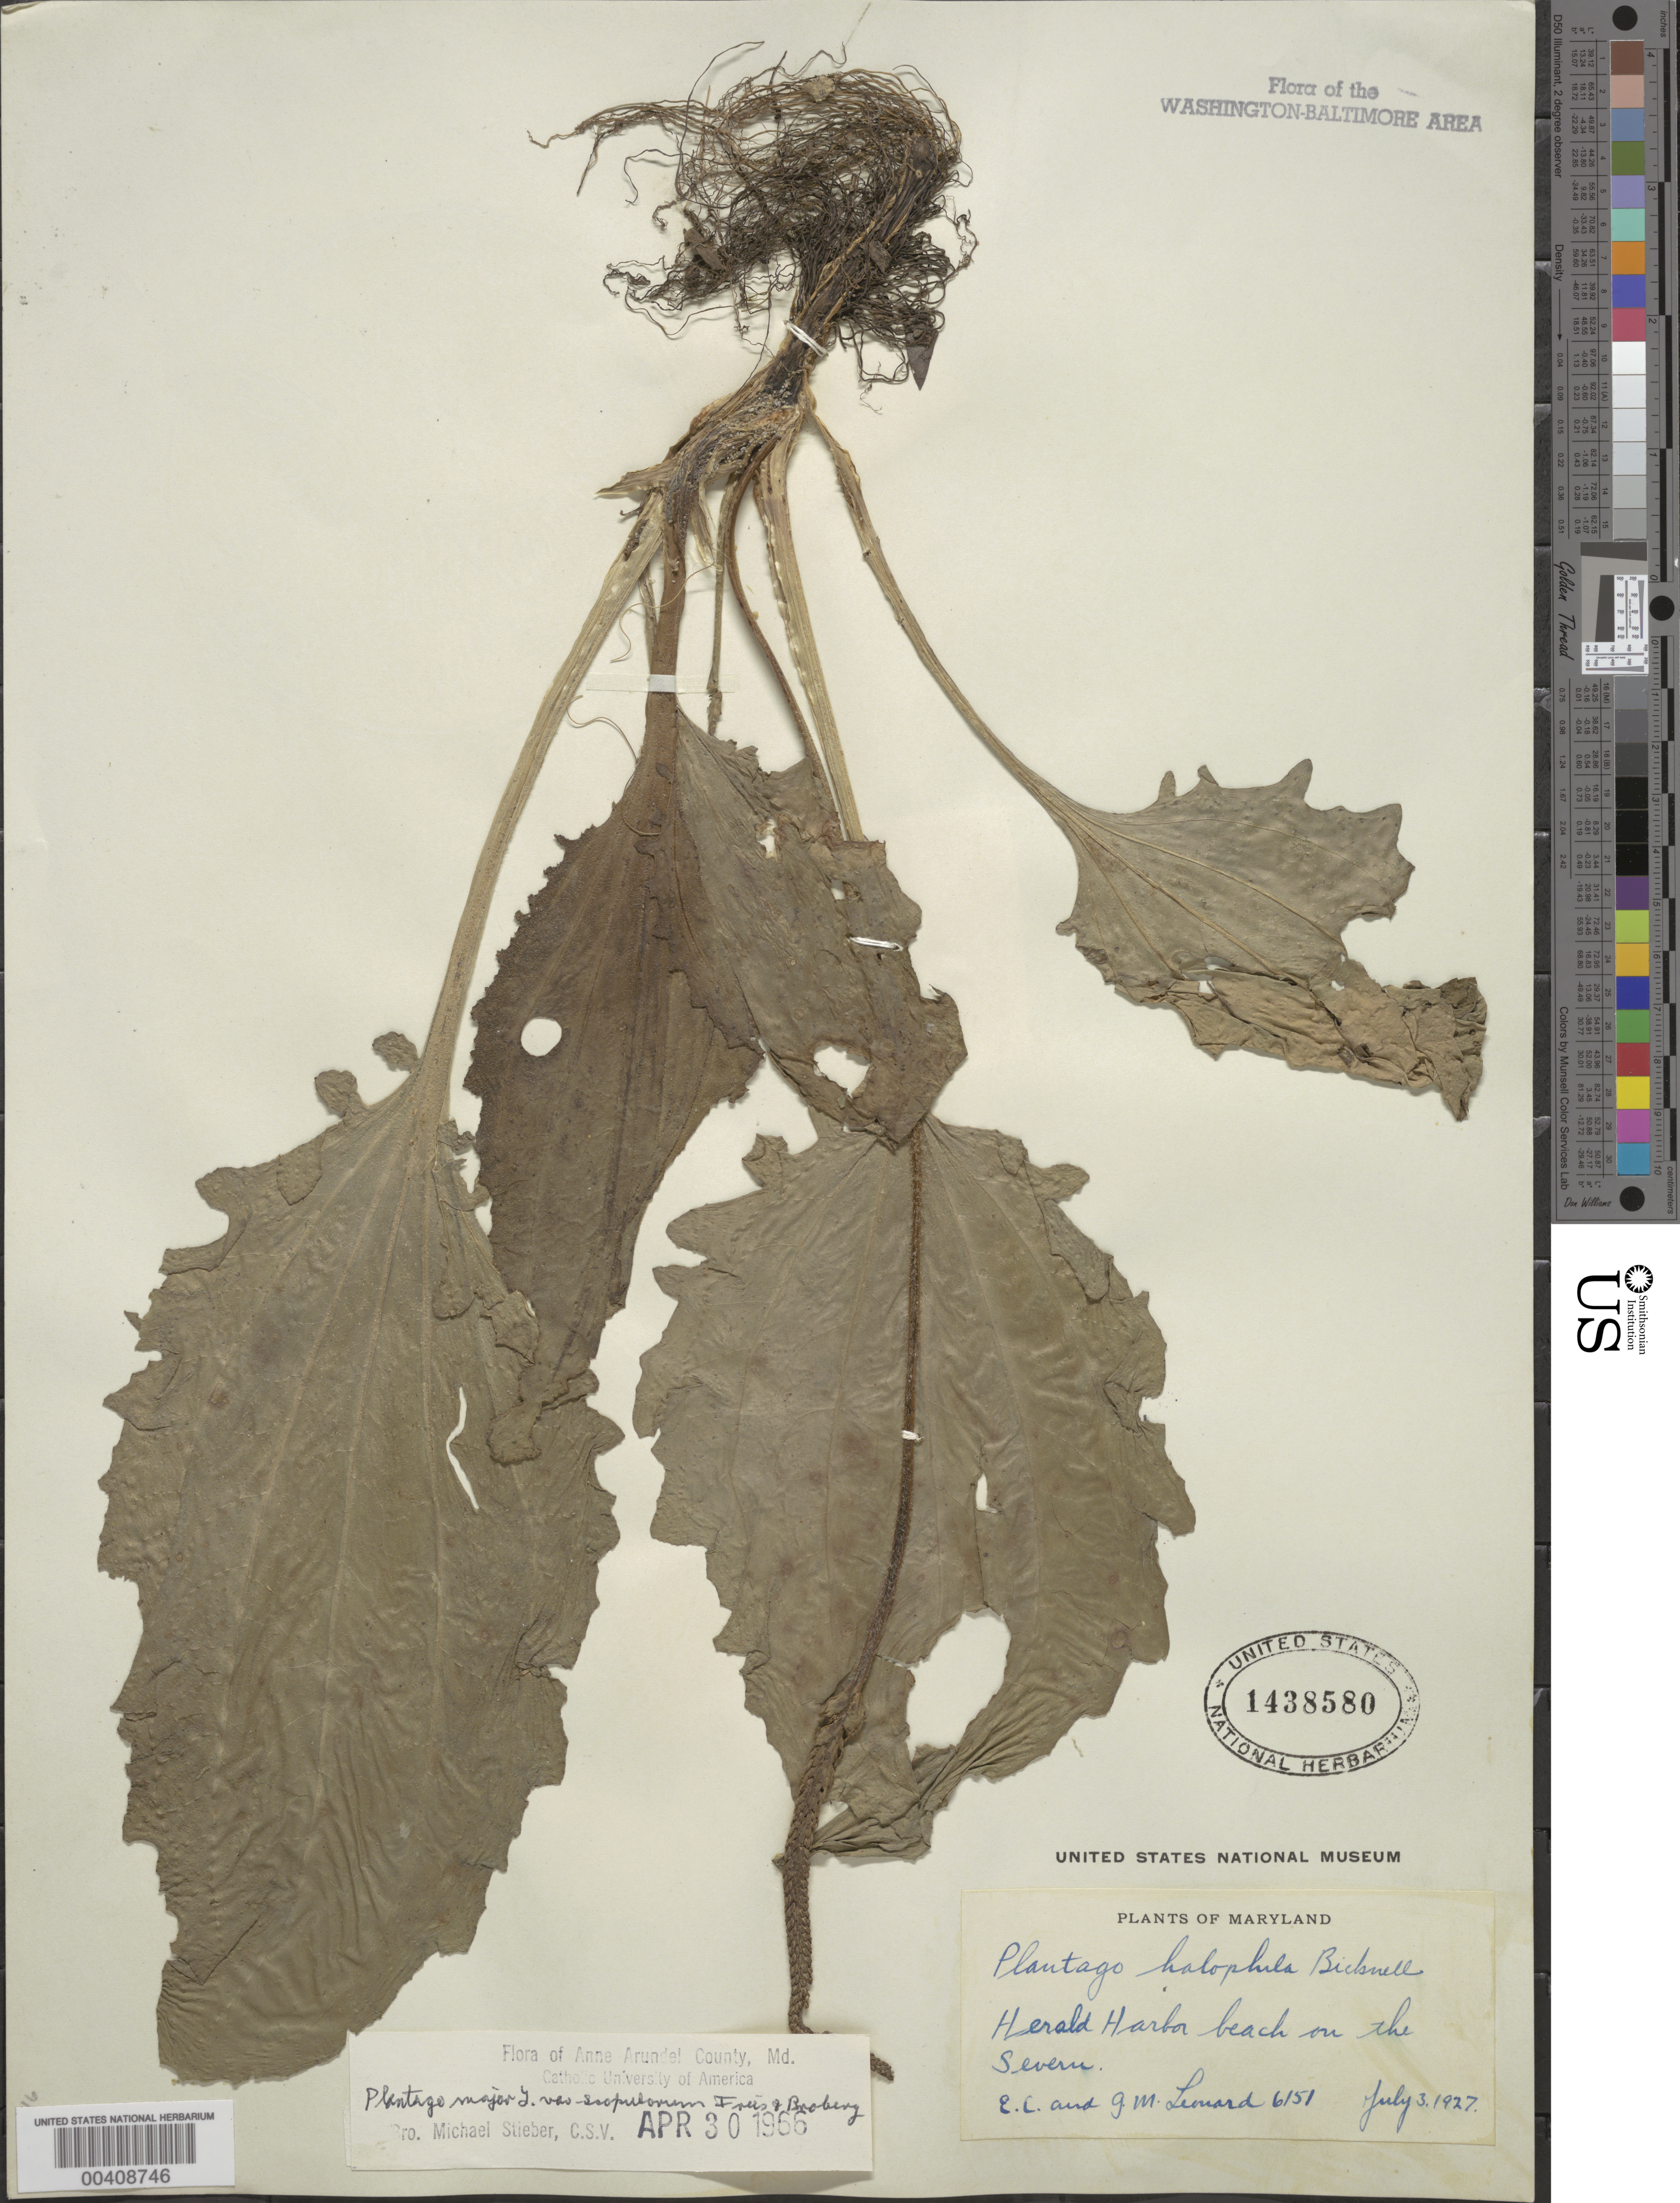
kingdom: Plantae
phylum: Tracheophyta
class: Magnoliopsida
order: Lamiales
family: Plantaginaceae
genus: Plantago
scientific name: Plantago major var. scopulorum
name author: Fr. & Broberg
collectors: E. C. Leonard & G. M. Leonard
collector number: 6151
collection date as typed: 03 Jul 1927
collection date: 1927-07-03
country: United States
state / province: Maryland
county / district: Anne Arundel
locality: Herald Harbor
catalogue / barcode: US 1438580